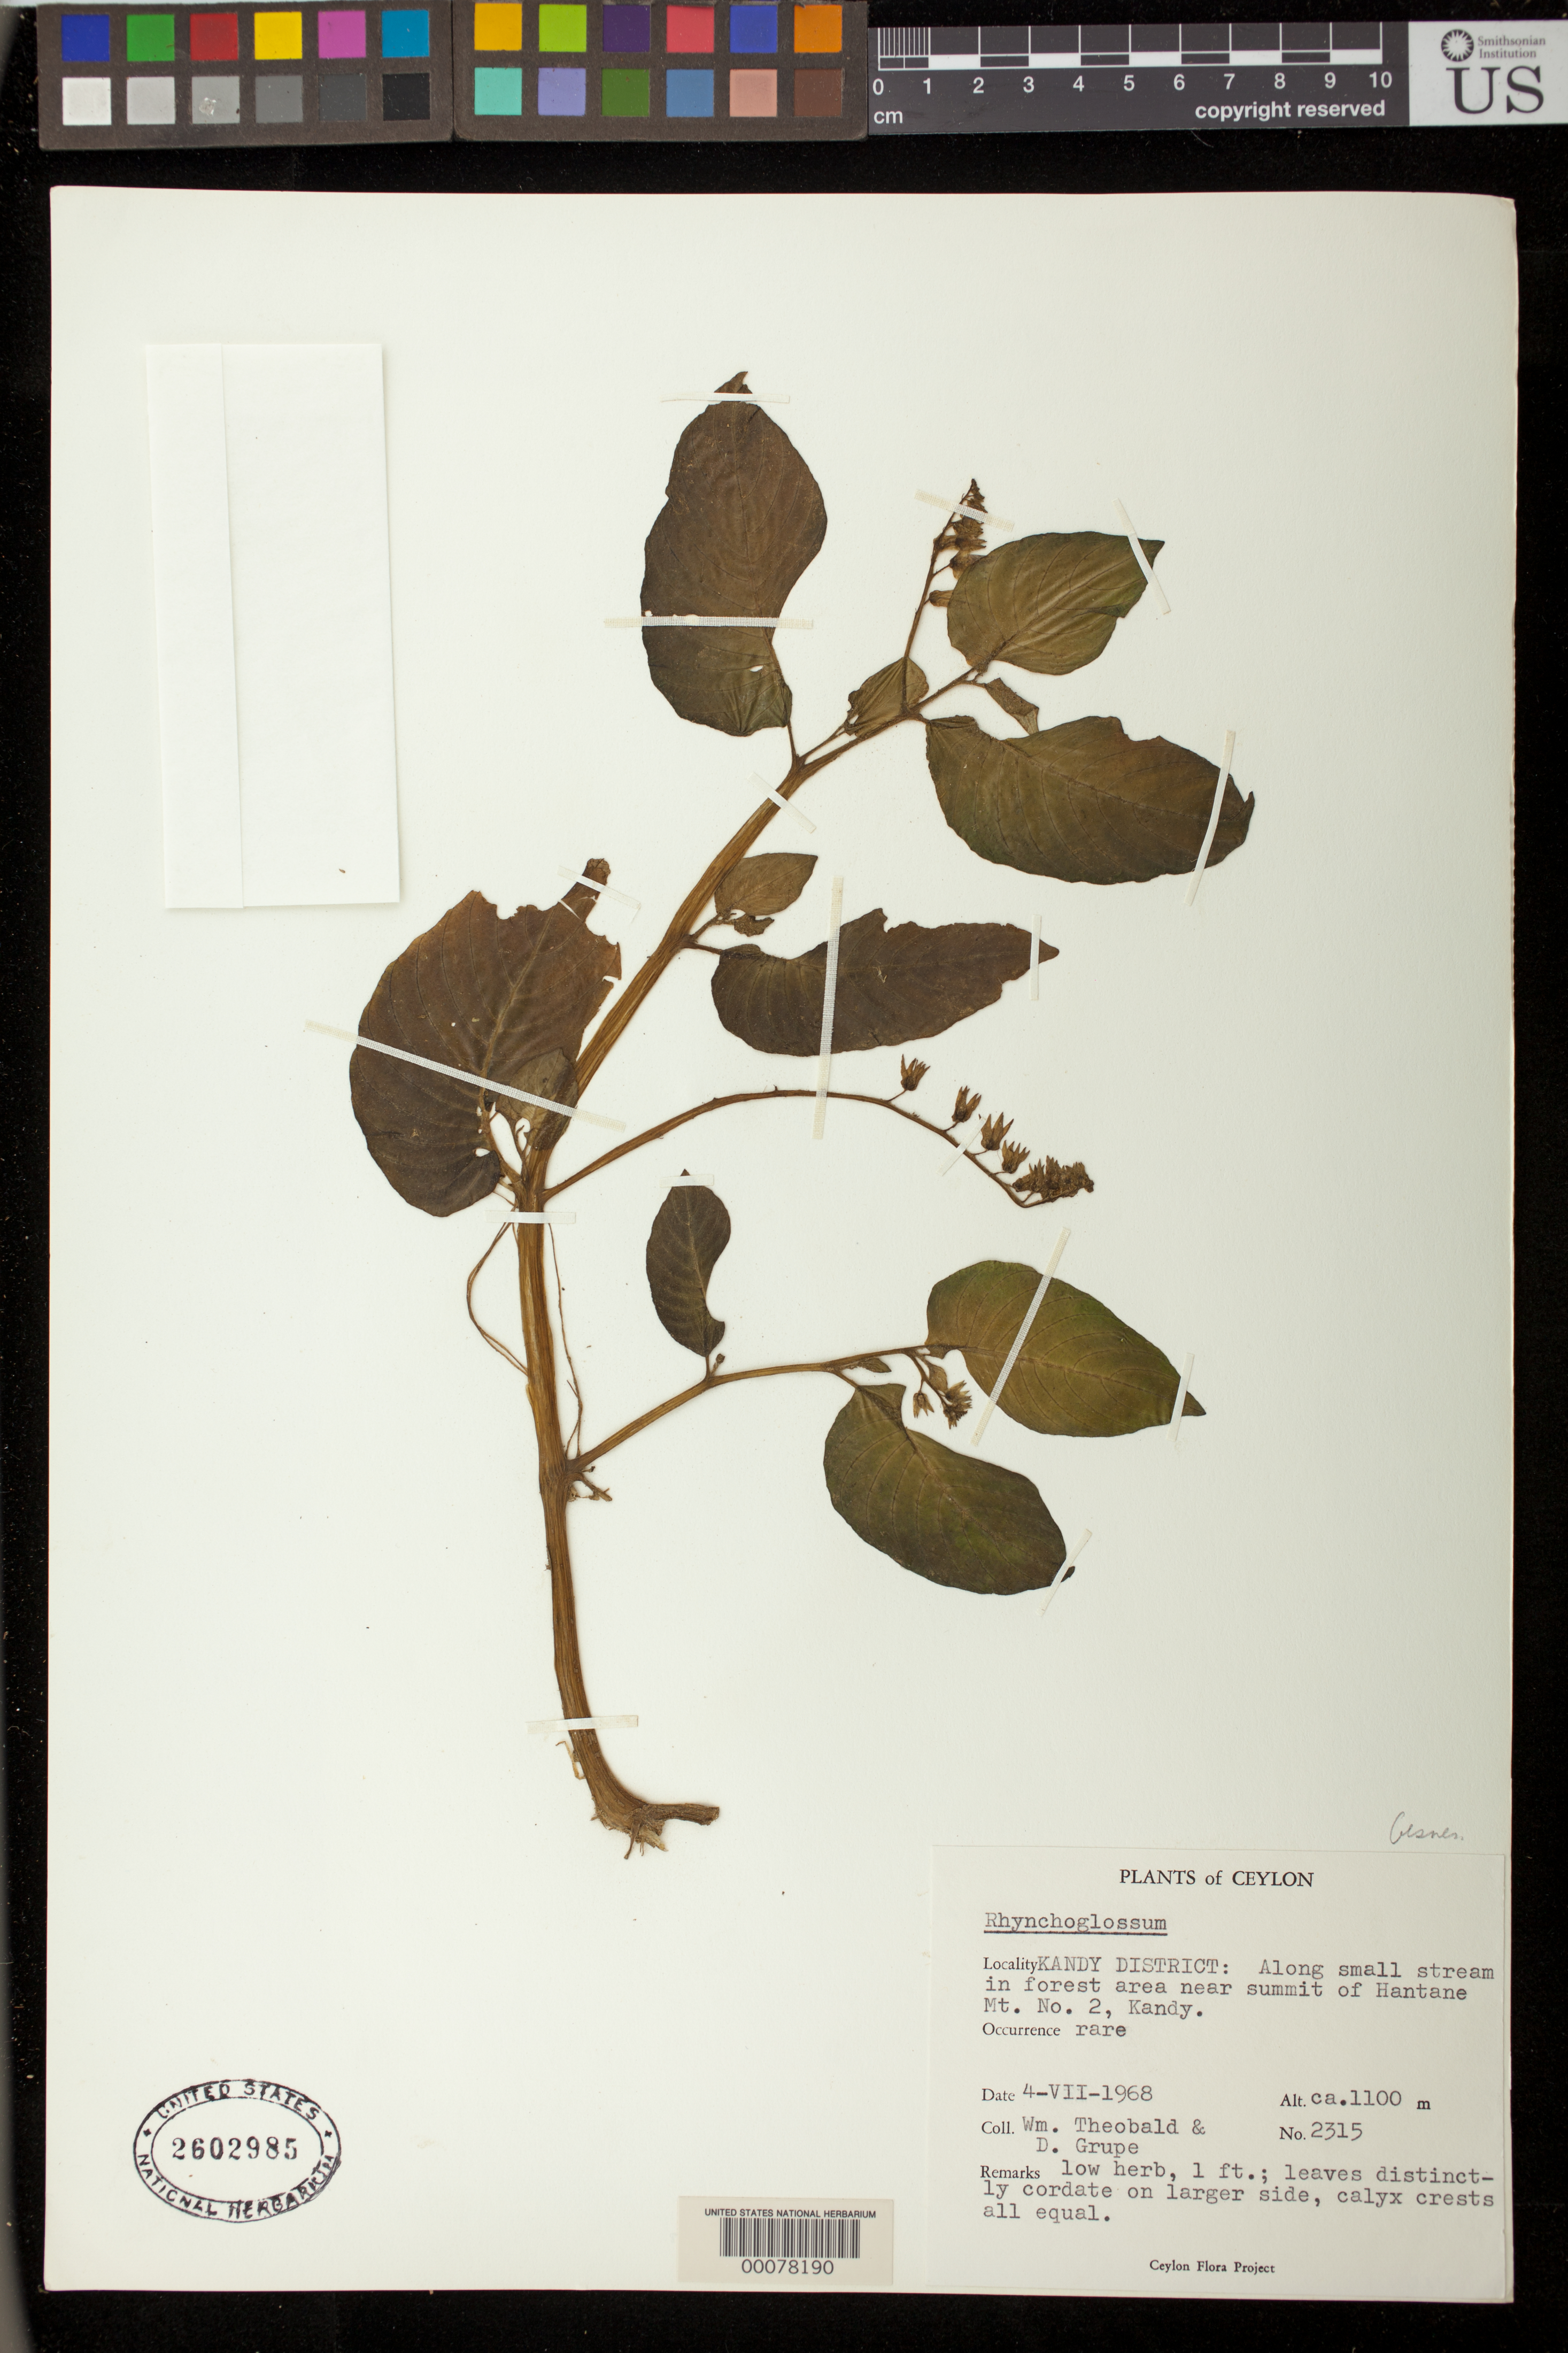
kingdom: Plantae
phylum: Tracheophyta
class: Magnoliopsida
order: Lamiales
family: Gesneriaceae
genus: Rhynchoglossum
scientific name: Rhynchoglossum notonianum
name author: (Wall.) B.L. Burtt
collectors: W. Theobald & D. Grupe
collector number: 2315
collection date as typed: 04 Jul 1968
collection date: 1968-07-04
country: Sri Lanka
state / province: Central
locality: Kandy (dist.), Near summit of hantane mt no 2, kandy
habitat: Along small stream in forest area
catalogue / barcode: US 2602985